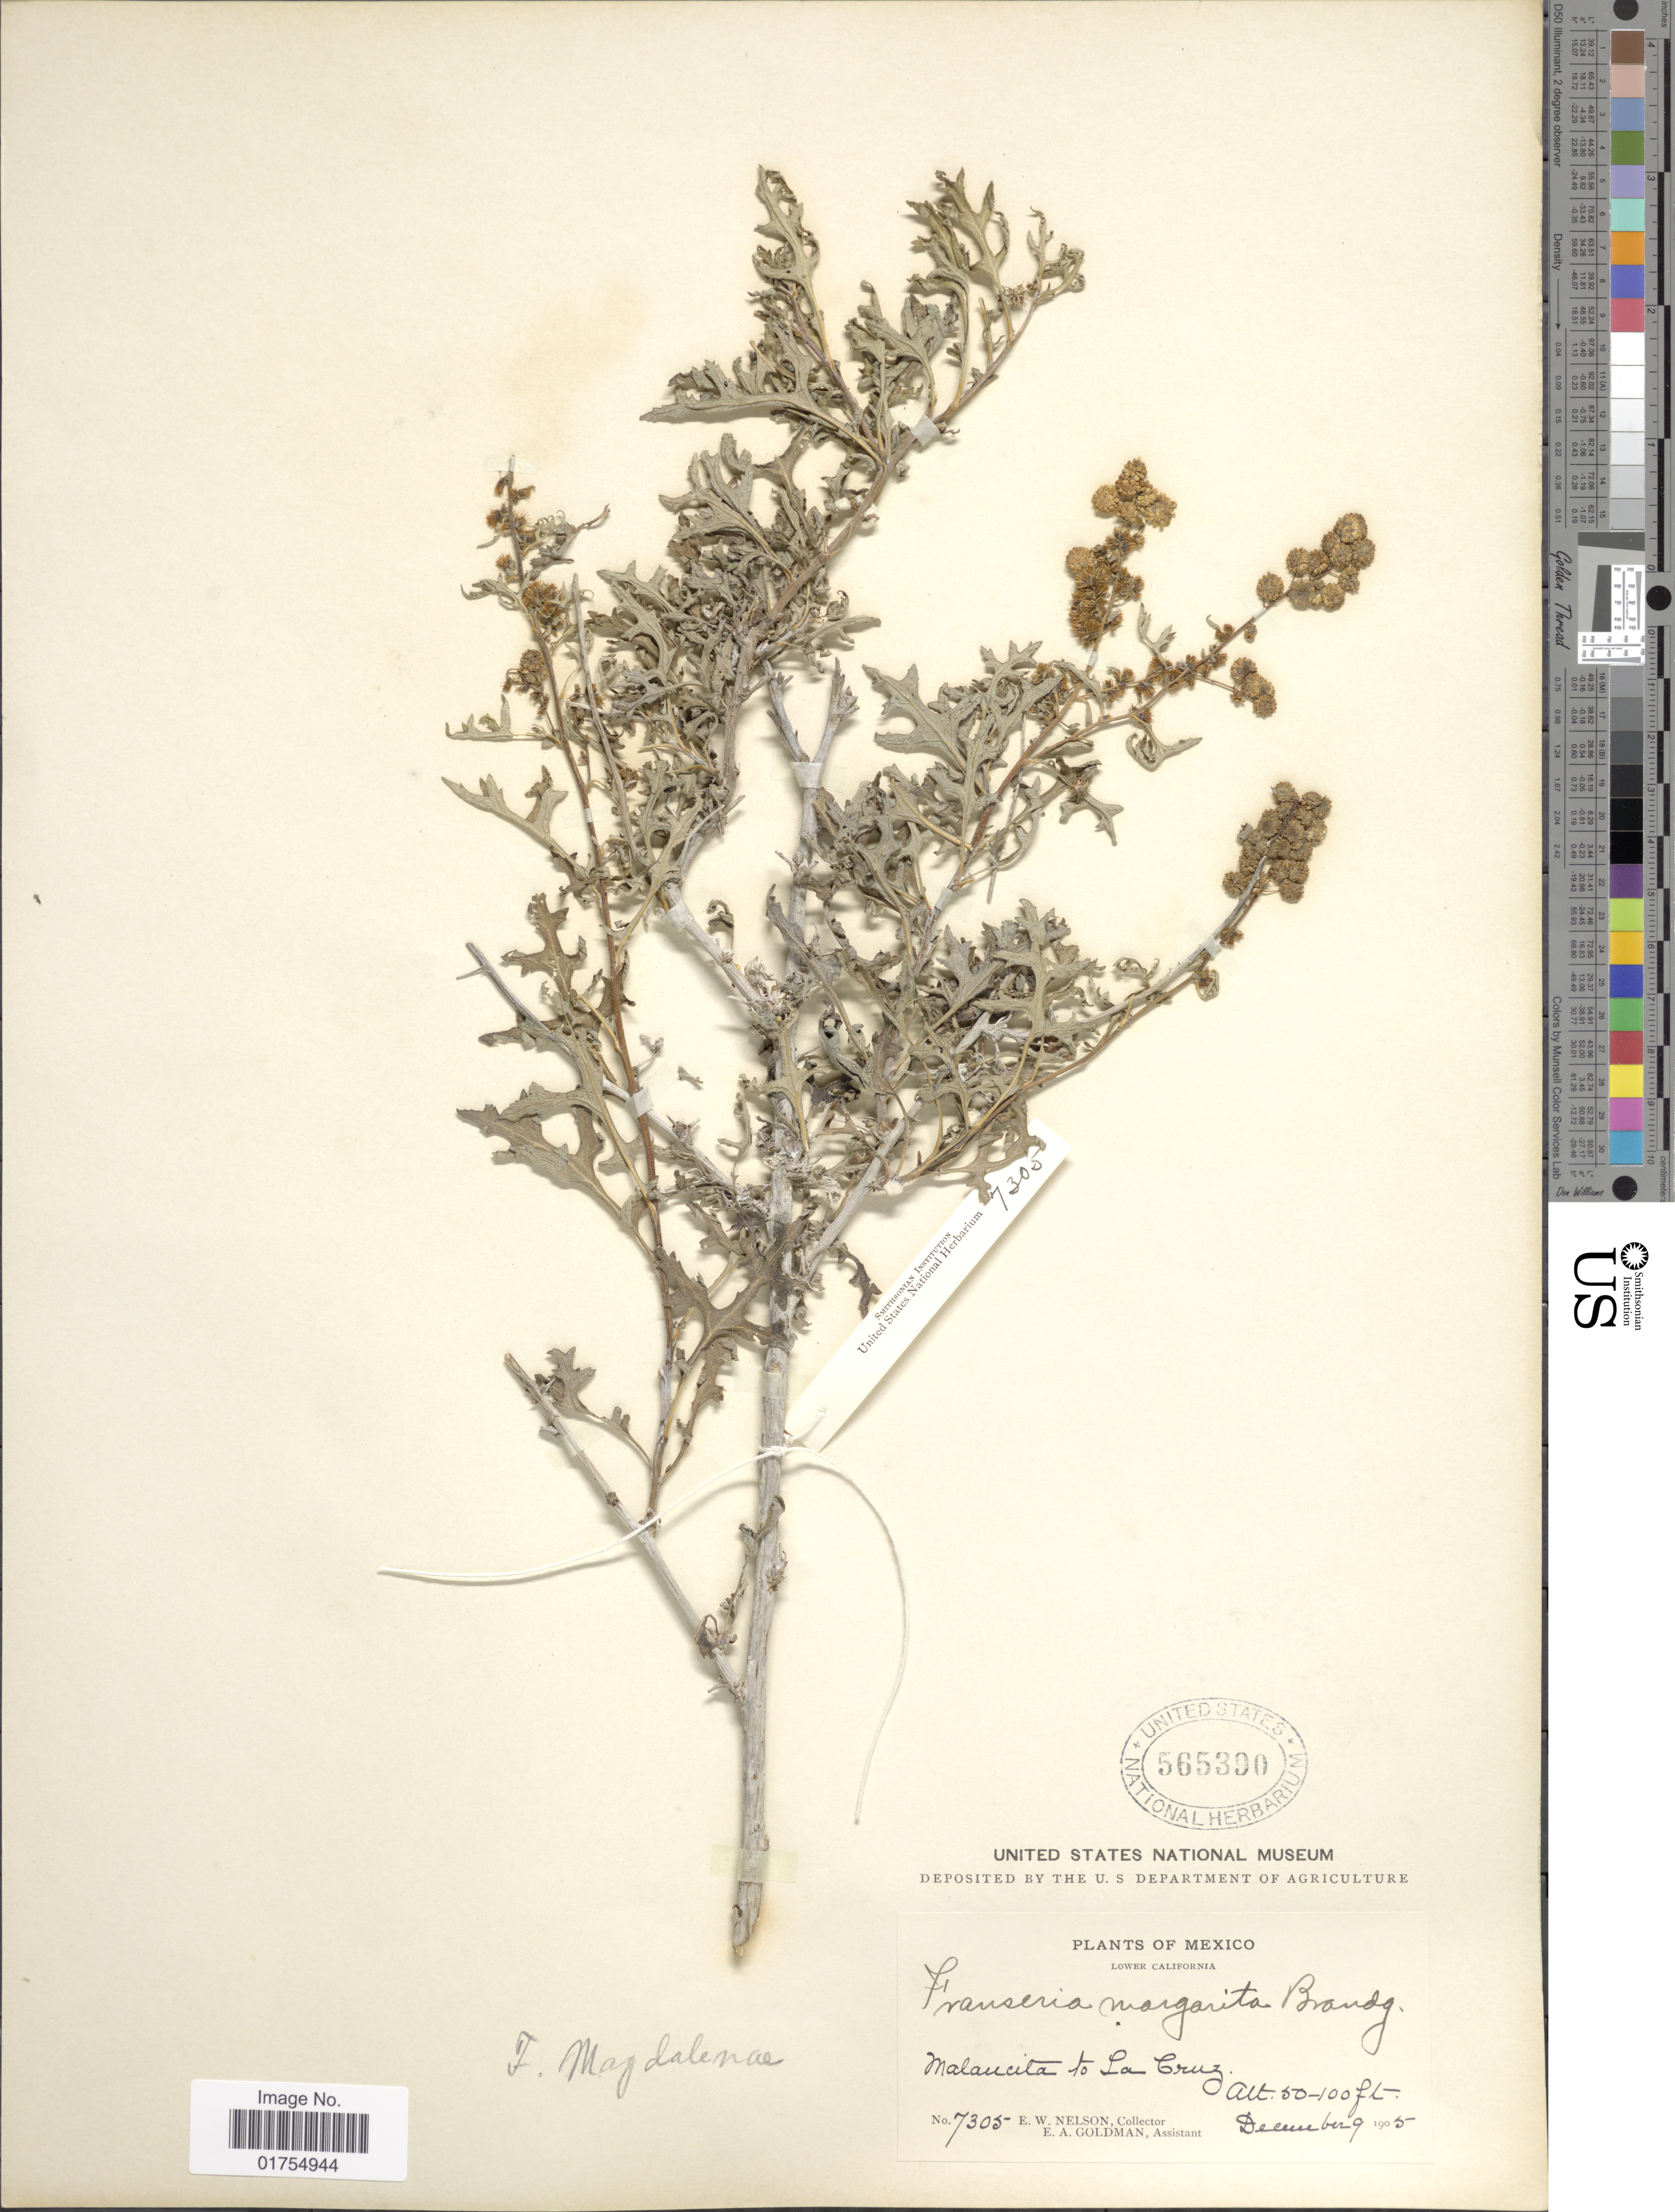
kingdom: Plantae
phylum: Tracheophyta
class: Magnoliopsida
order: Asterales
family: Asteraceae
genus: Franseria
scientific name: Franseria magdalenae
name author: Brandegee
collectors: E. W. Nelson & E. A. Goldman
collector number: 7305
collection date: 1905-12-09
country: Mexico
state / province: Baja California Sur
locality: Lower California. Malancita to La Cruz.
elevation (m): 15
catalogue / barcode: US 565390